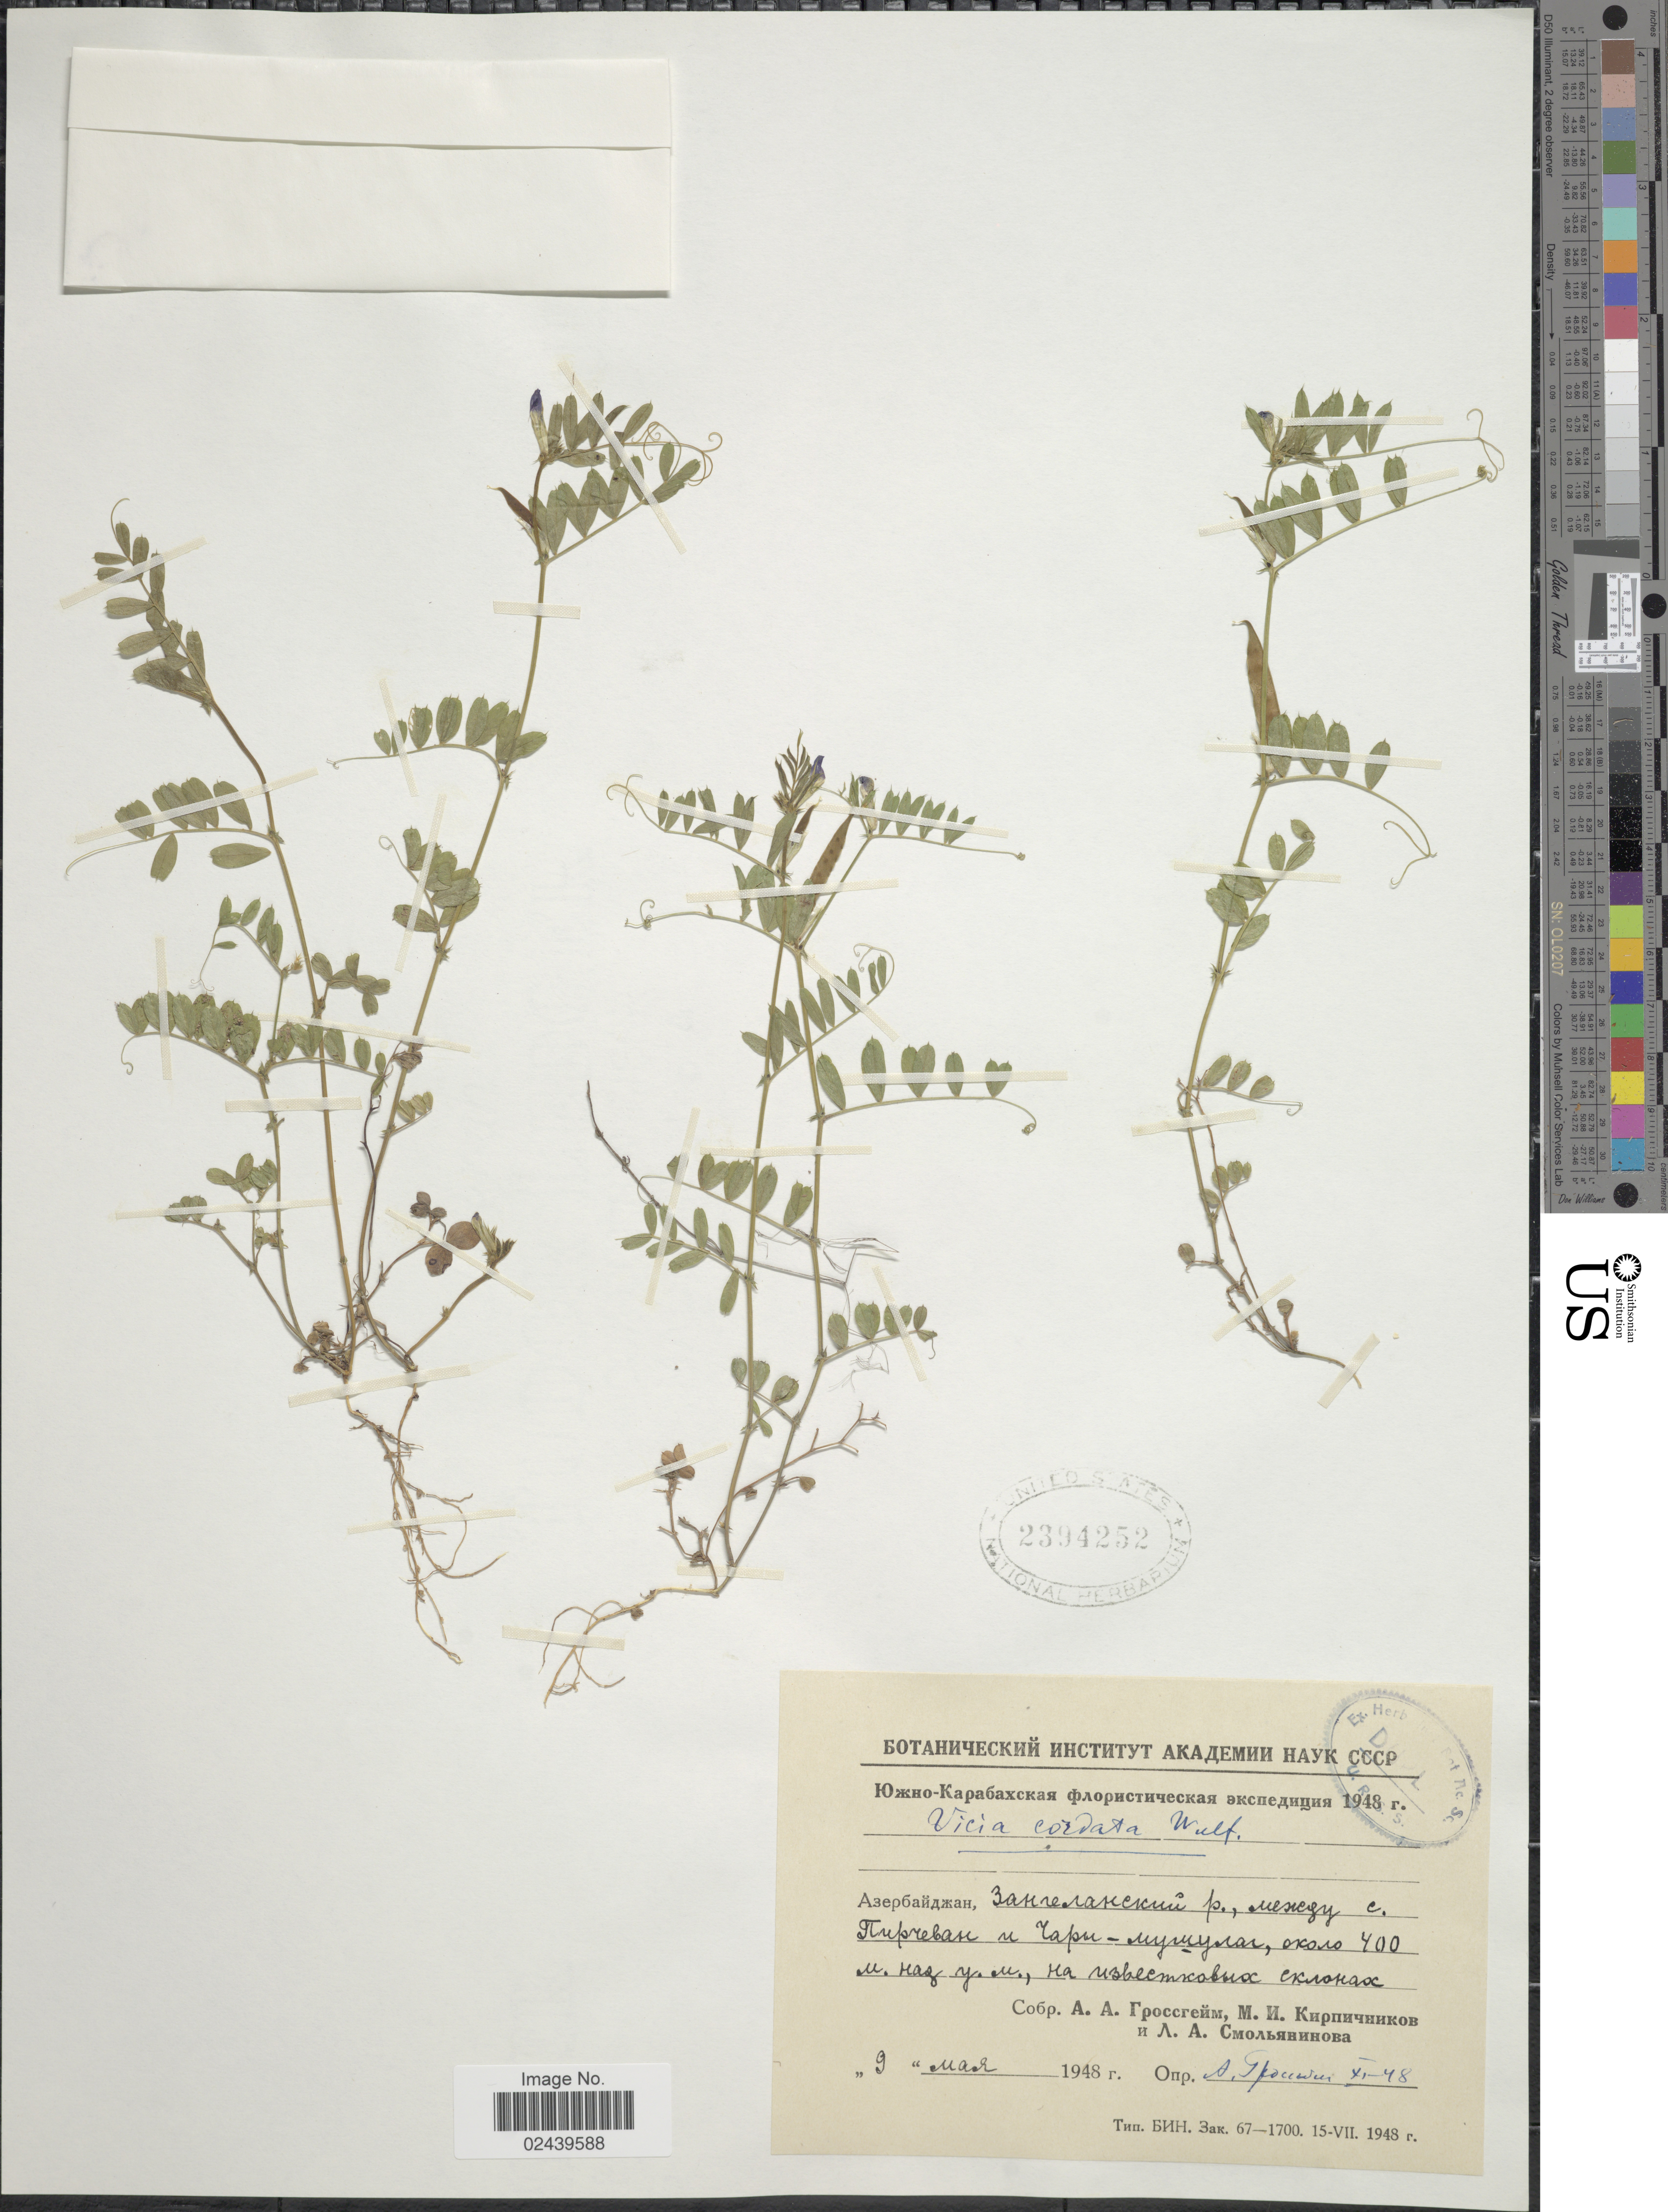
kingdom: Plantae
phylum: Tracheophyta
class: Magnoliopsida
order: Fabales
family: Fabaceae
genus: Vicia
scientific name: Vicia cordata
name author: Hoppe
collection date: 1948-03-09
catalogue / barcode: US 2394252